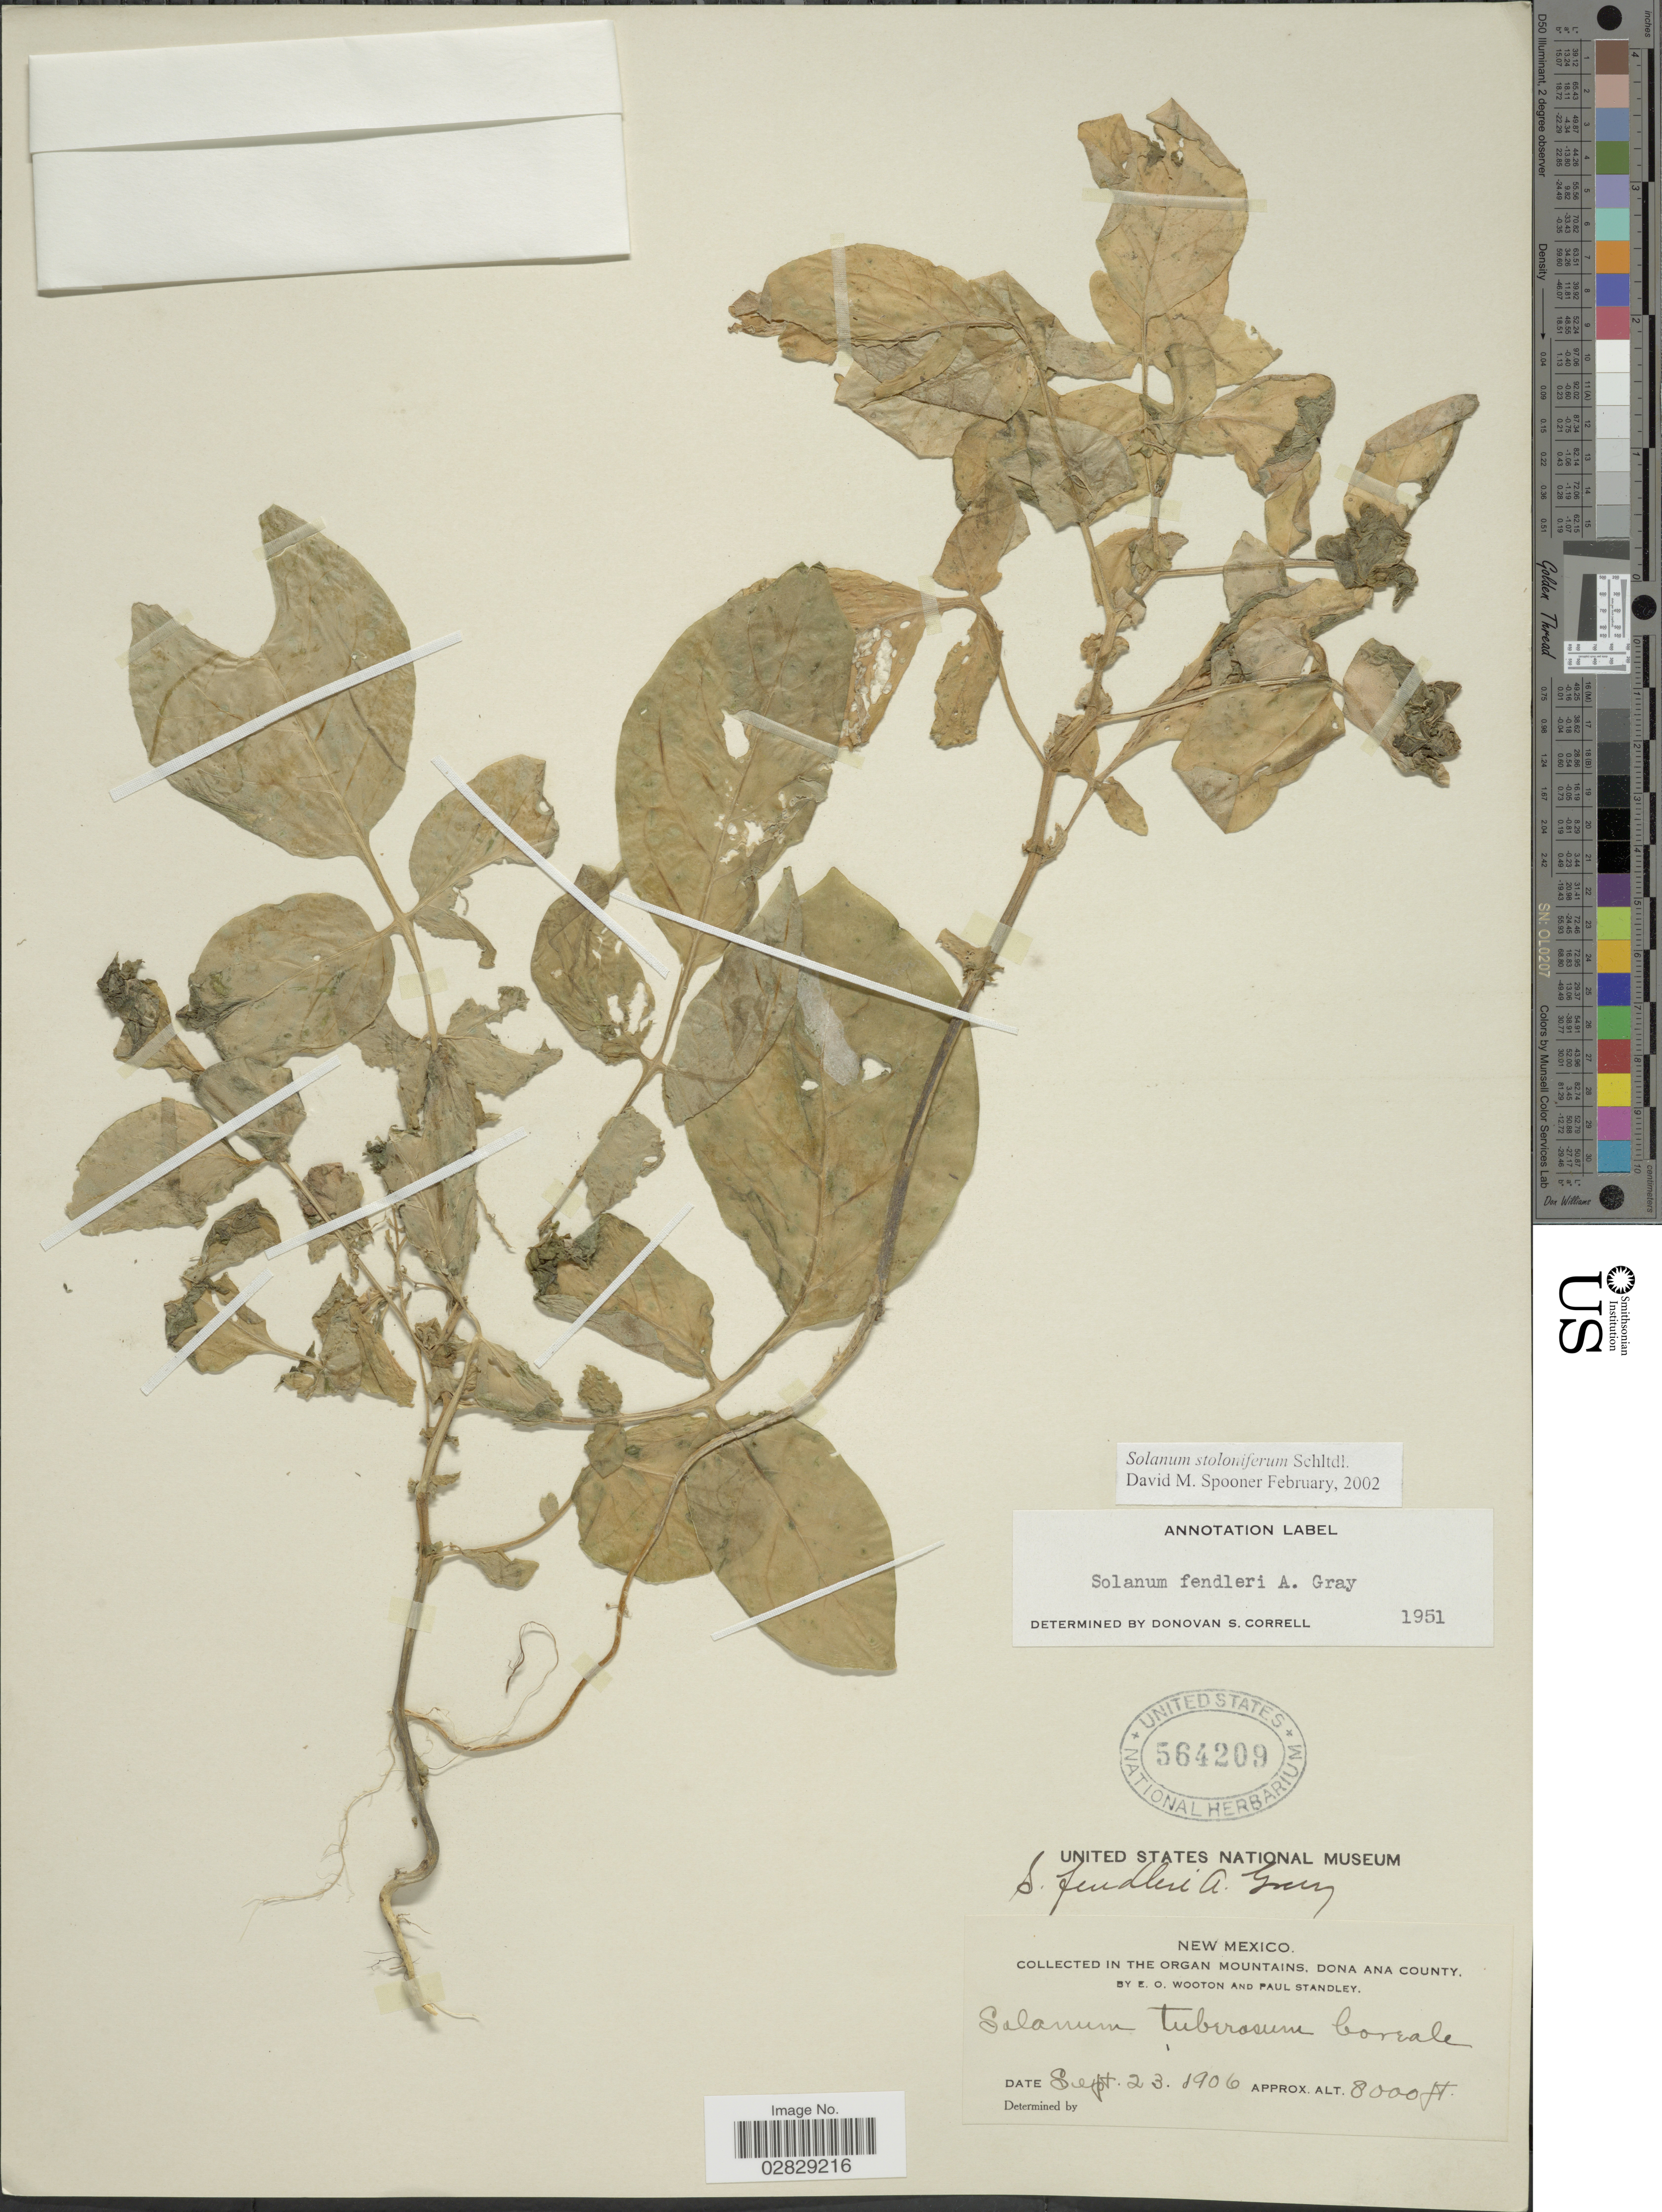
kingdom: Plantae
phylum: Tracheophyta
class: Magnoliopsida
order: Solanales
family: Solanaceae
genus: Solanum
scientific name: Solanum stoloniferum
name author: Schltdl.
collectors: E. O. Wooton & P. C. Standley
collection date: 1906-09-23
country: United States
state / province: New Mexico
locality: In the Organ Mountains, Dona Ana County.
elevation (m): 2438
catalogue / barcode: US 564209